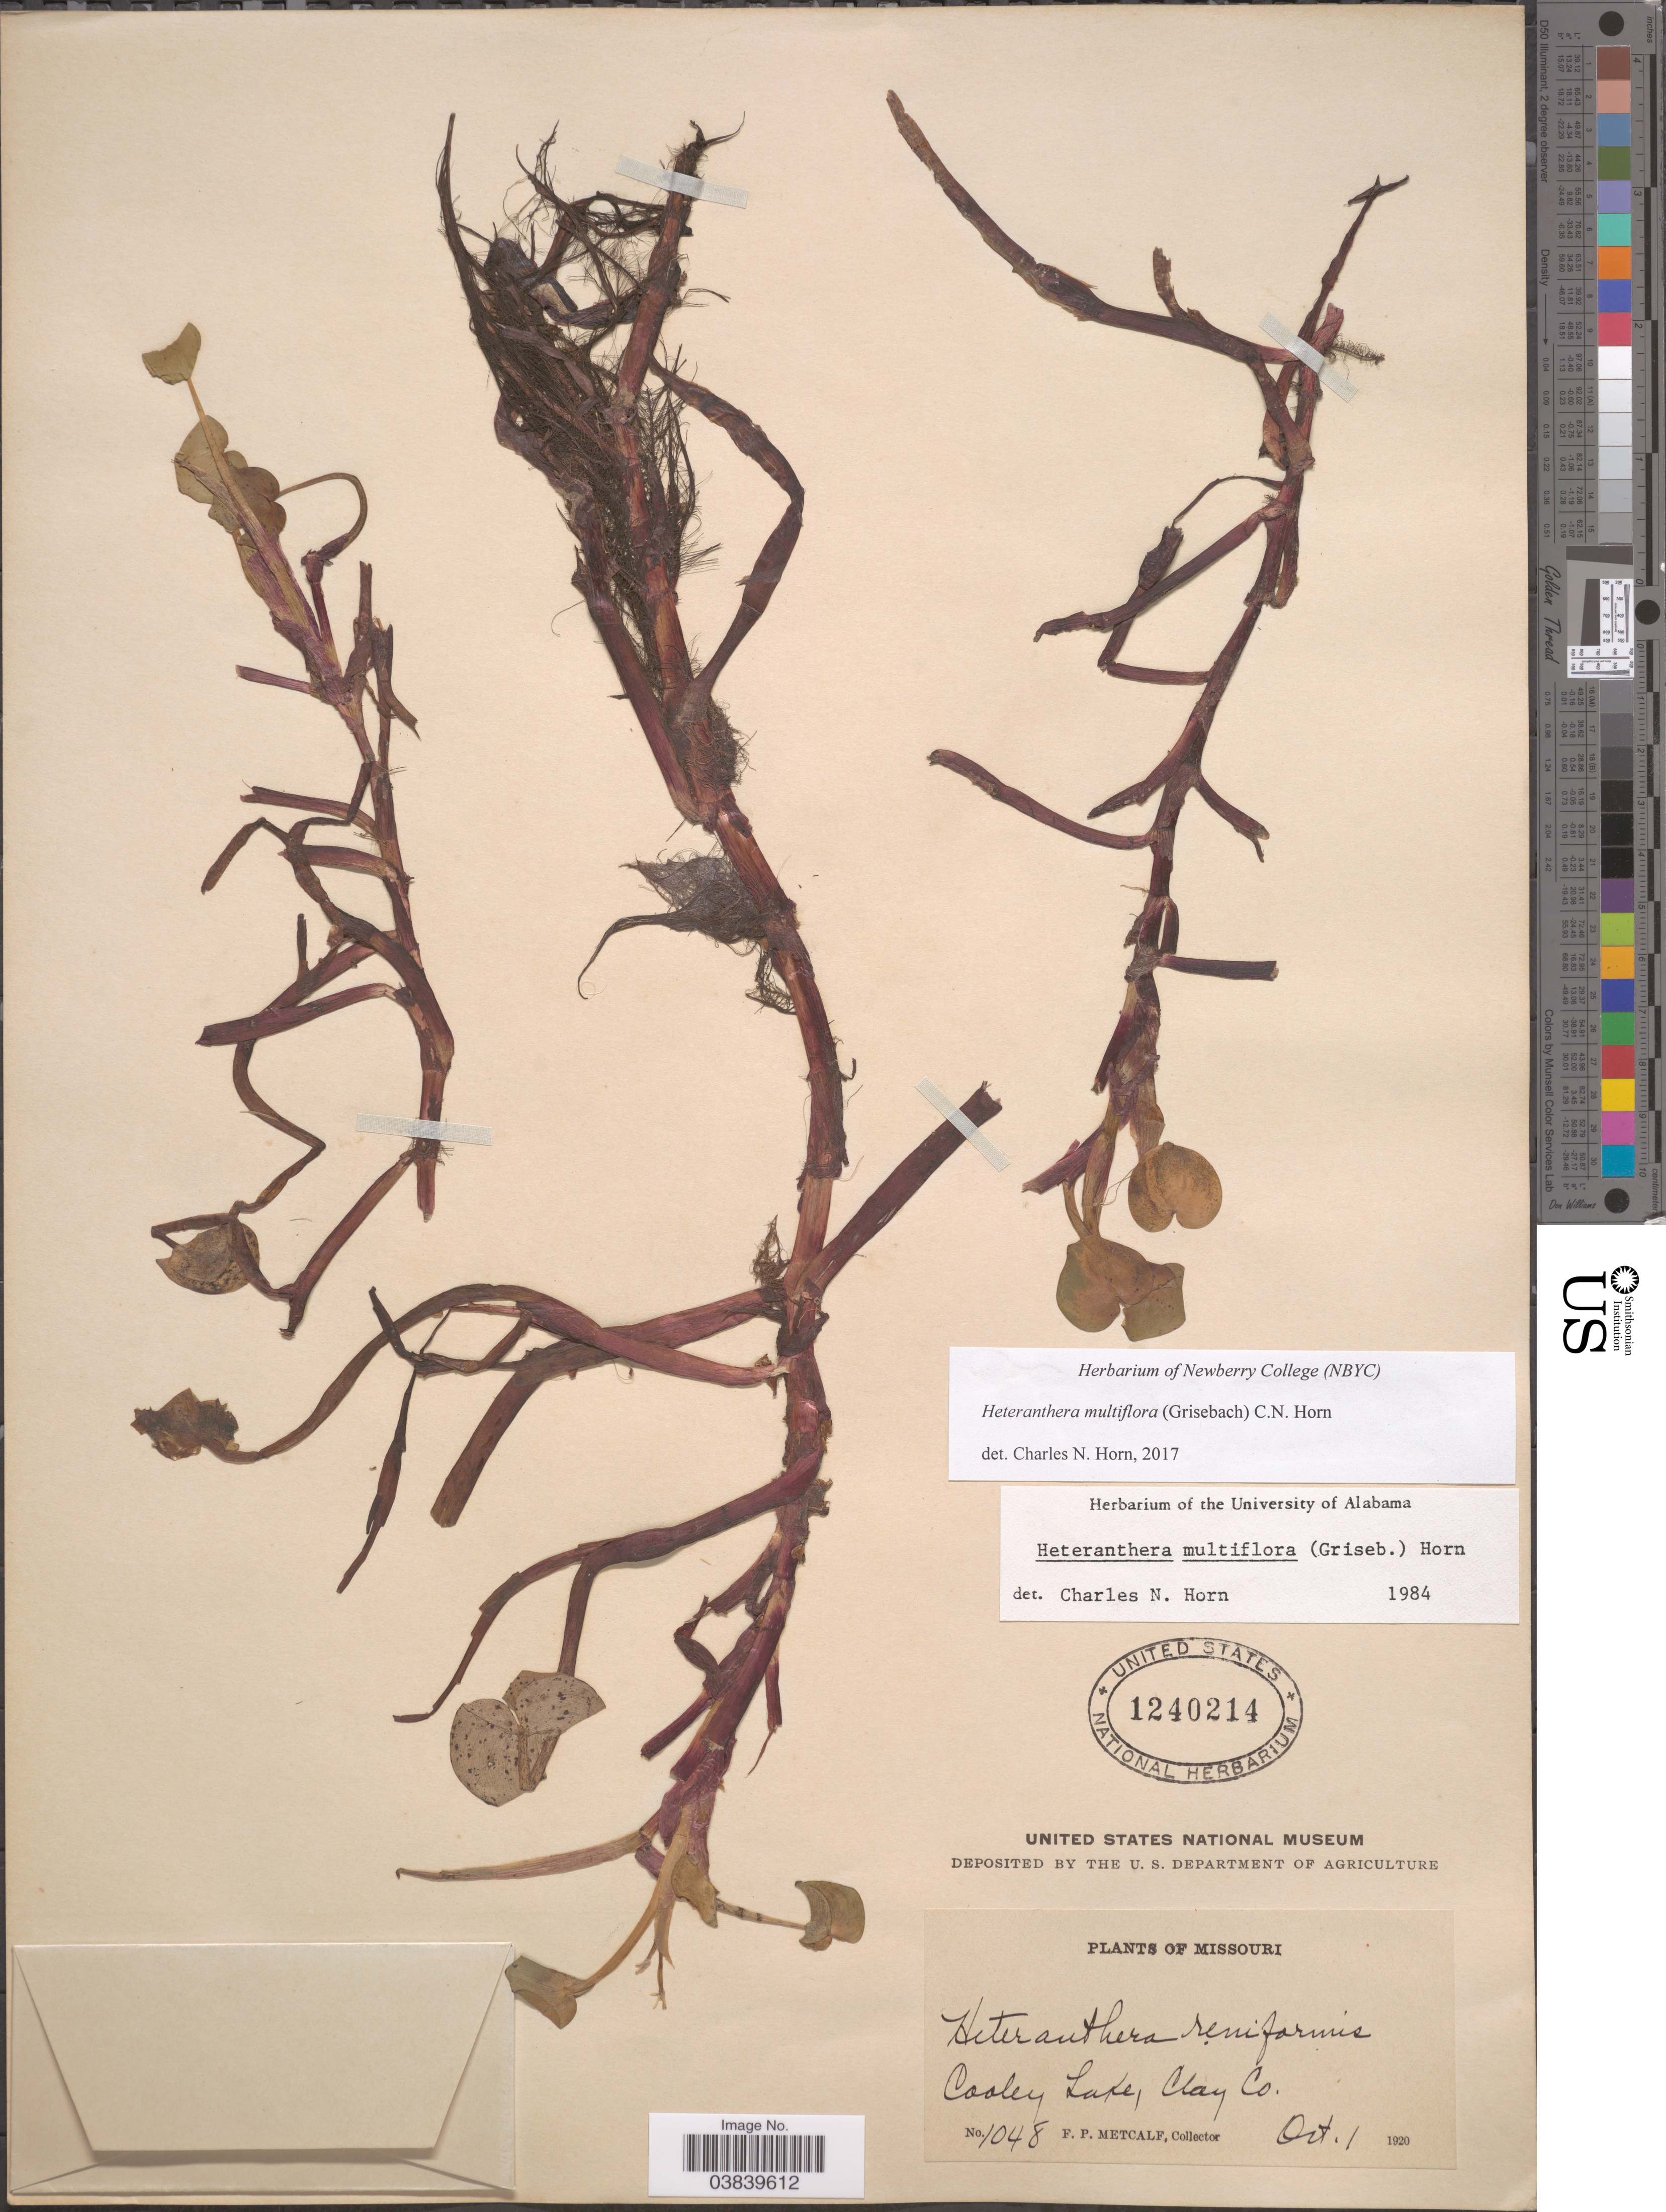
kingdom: Plantae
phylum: Tracheophyta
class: Liliopsida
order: Commelinales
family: Pontederiaceae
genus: Heteranthera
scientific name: Heteranthera multiflora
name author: (Griseb.) C.N. Horn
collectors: F. Metcalf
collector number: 1048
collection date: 1920-10-01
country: United States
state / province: Missouri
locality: Cooley Lake, Clay Co.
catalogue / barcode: US 1240214